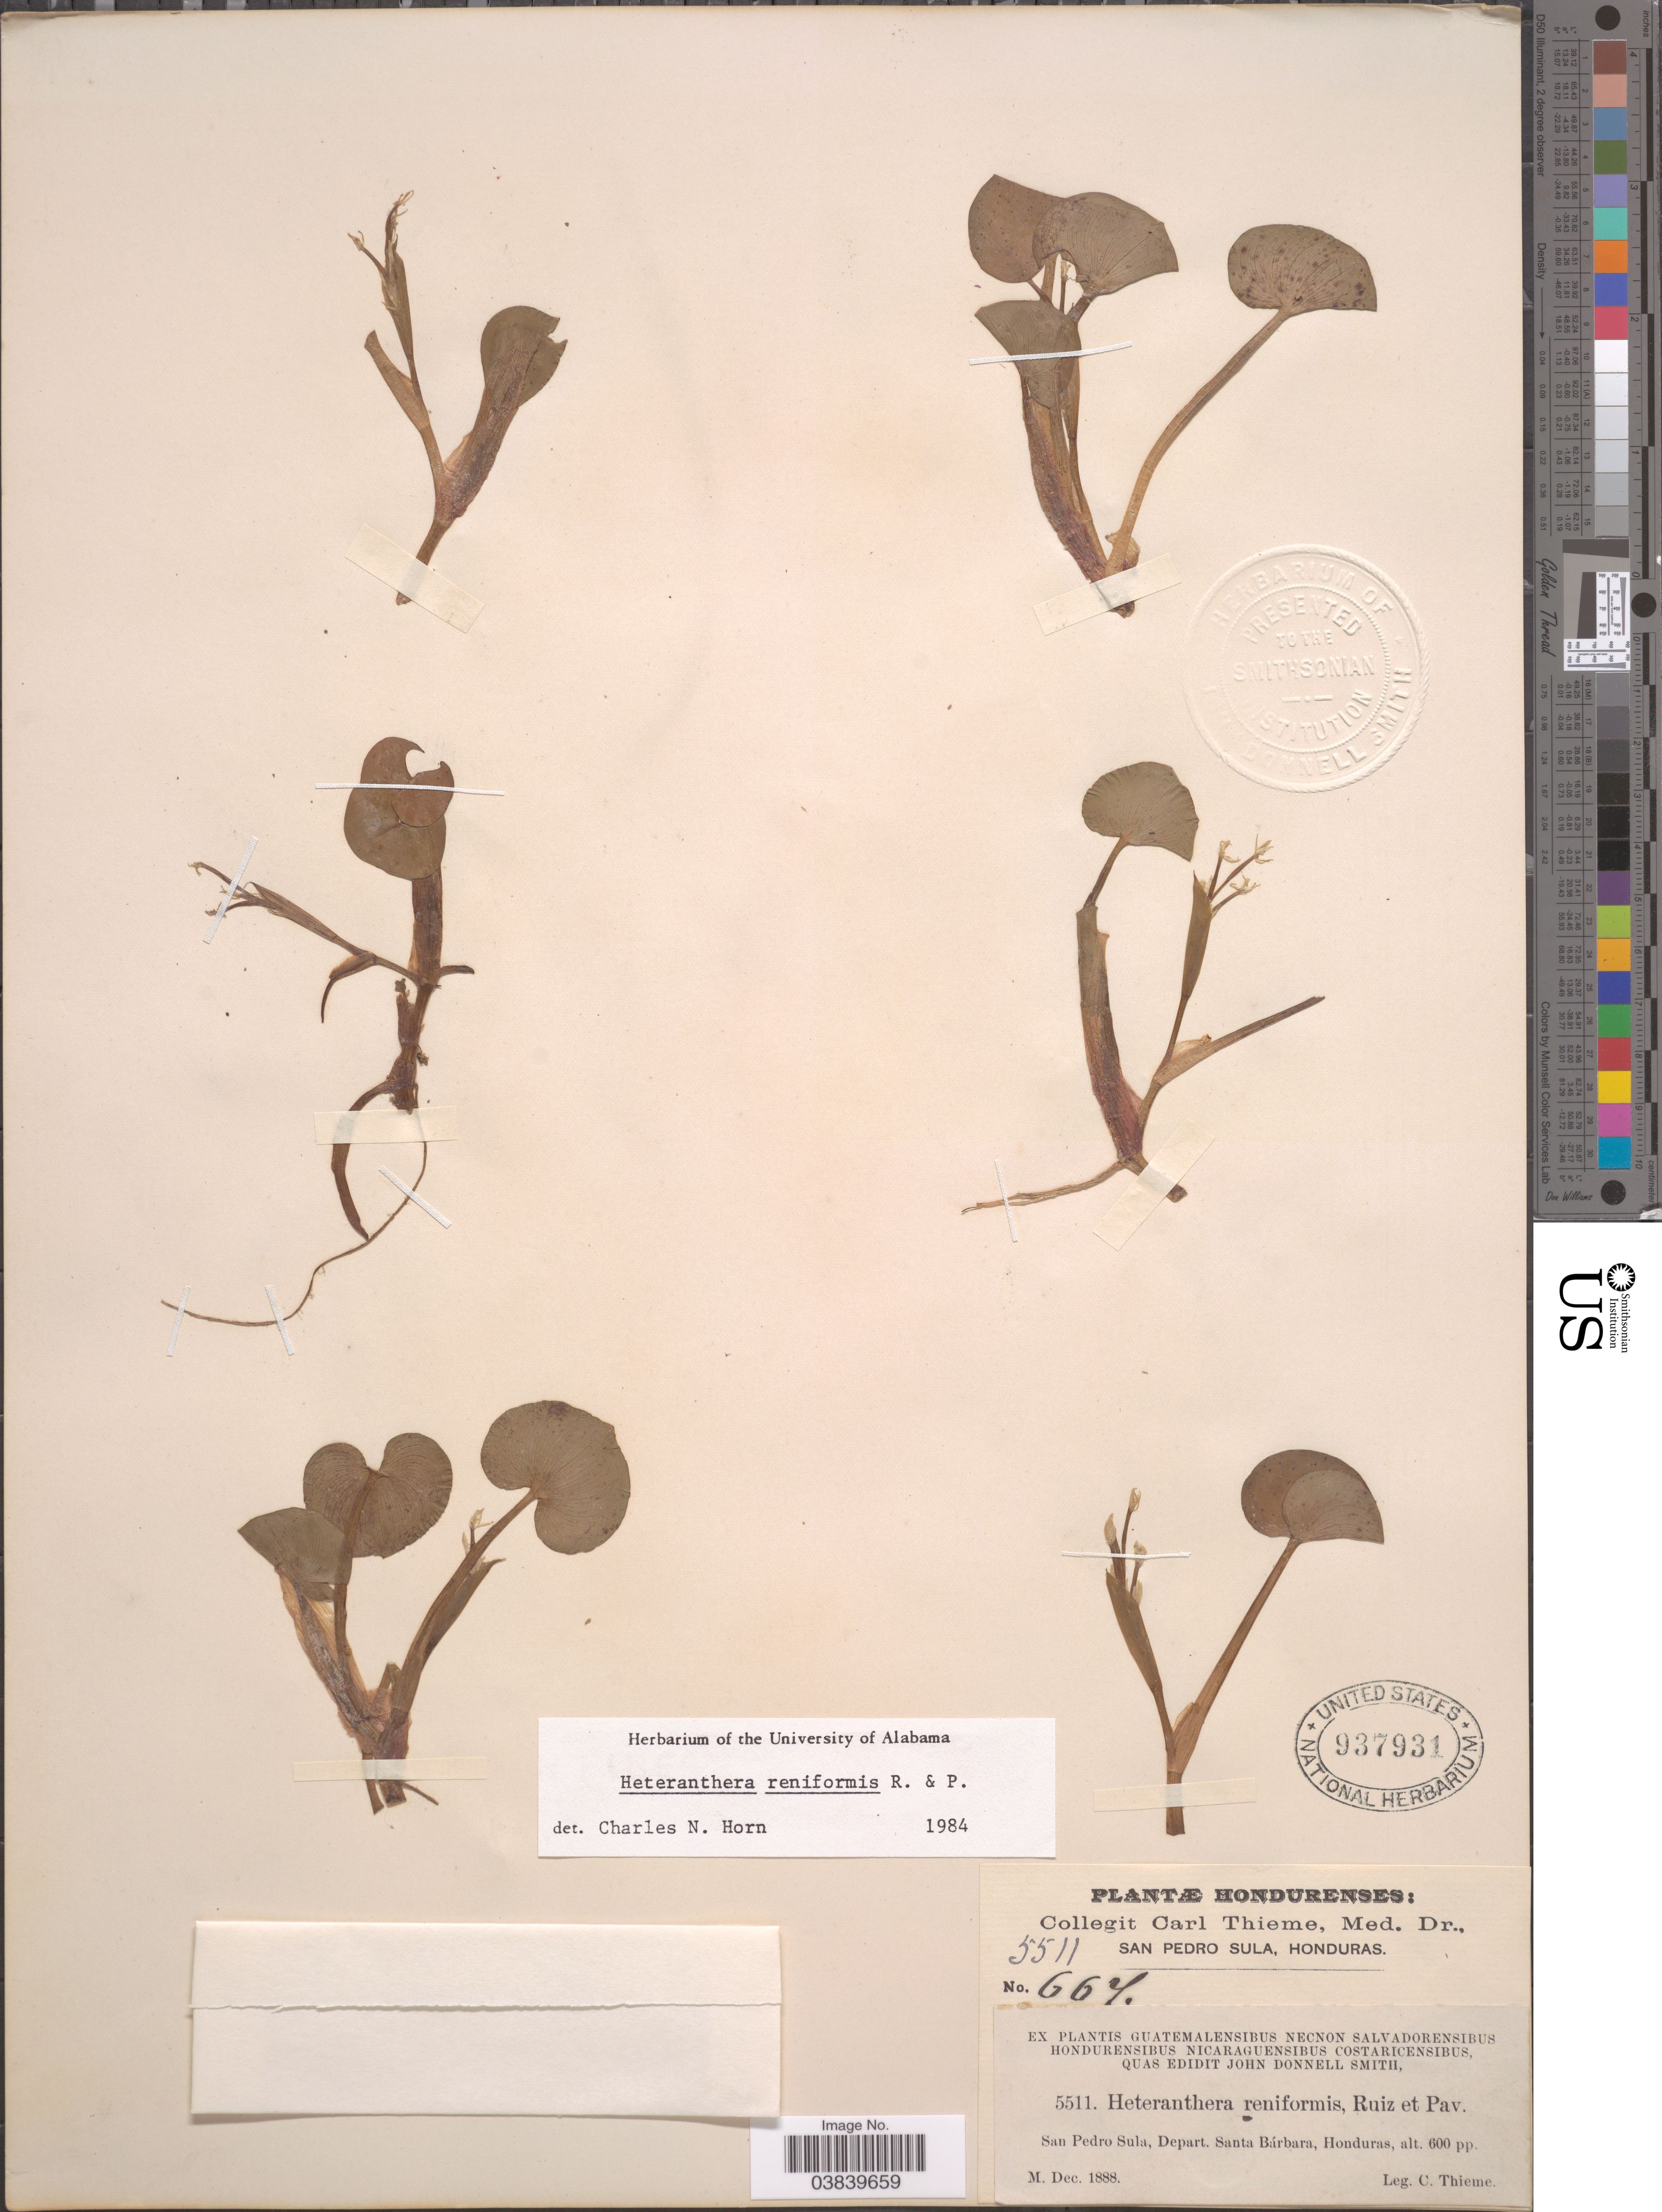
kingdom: Plantae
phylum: Tracheophyta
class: Liliopsida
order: Commelinales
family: Pontederiaceae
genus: Heteranthera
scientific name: Heteranthera reniformis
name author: Ruiz & Pav.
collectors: C. Thieme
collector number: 5511-667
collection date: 1888-12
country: Honduras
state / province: Santa Barbara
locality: San Pedro Sula, Depart. Santa Bárbara.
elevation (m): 183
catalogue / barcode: US 937931